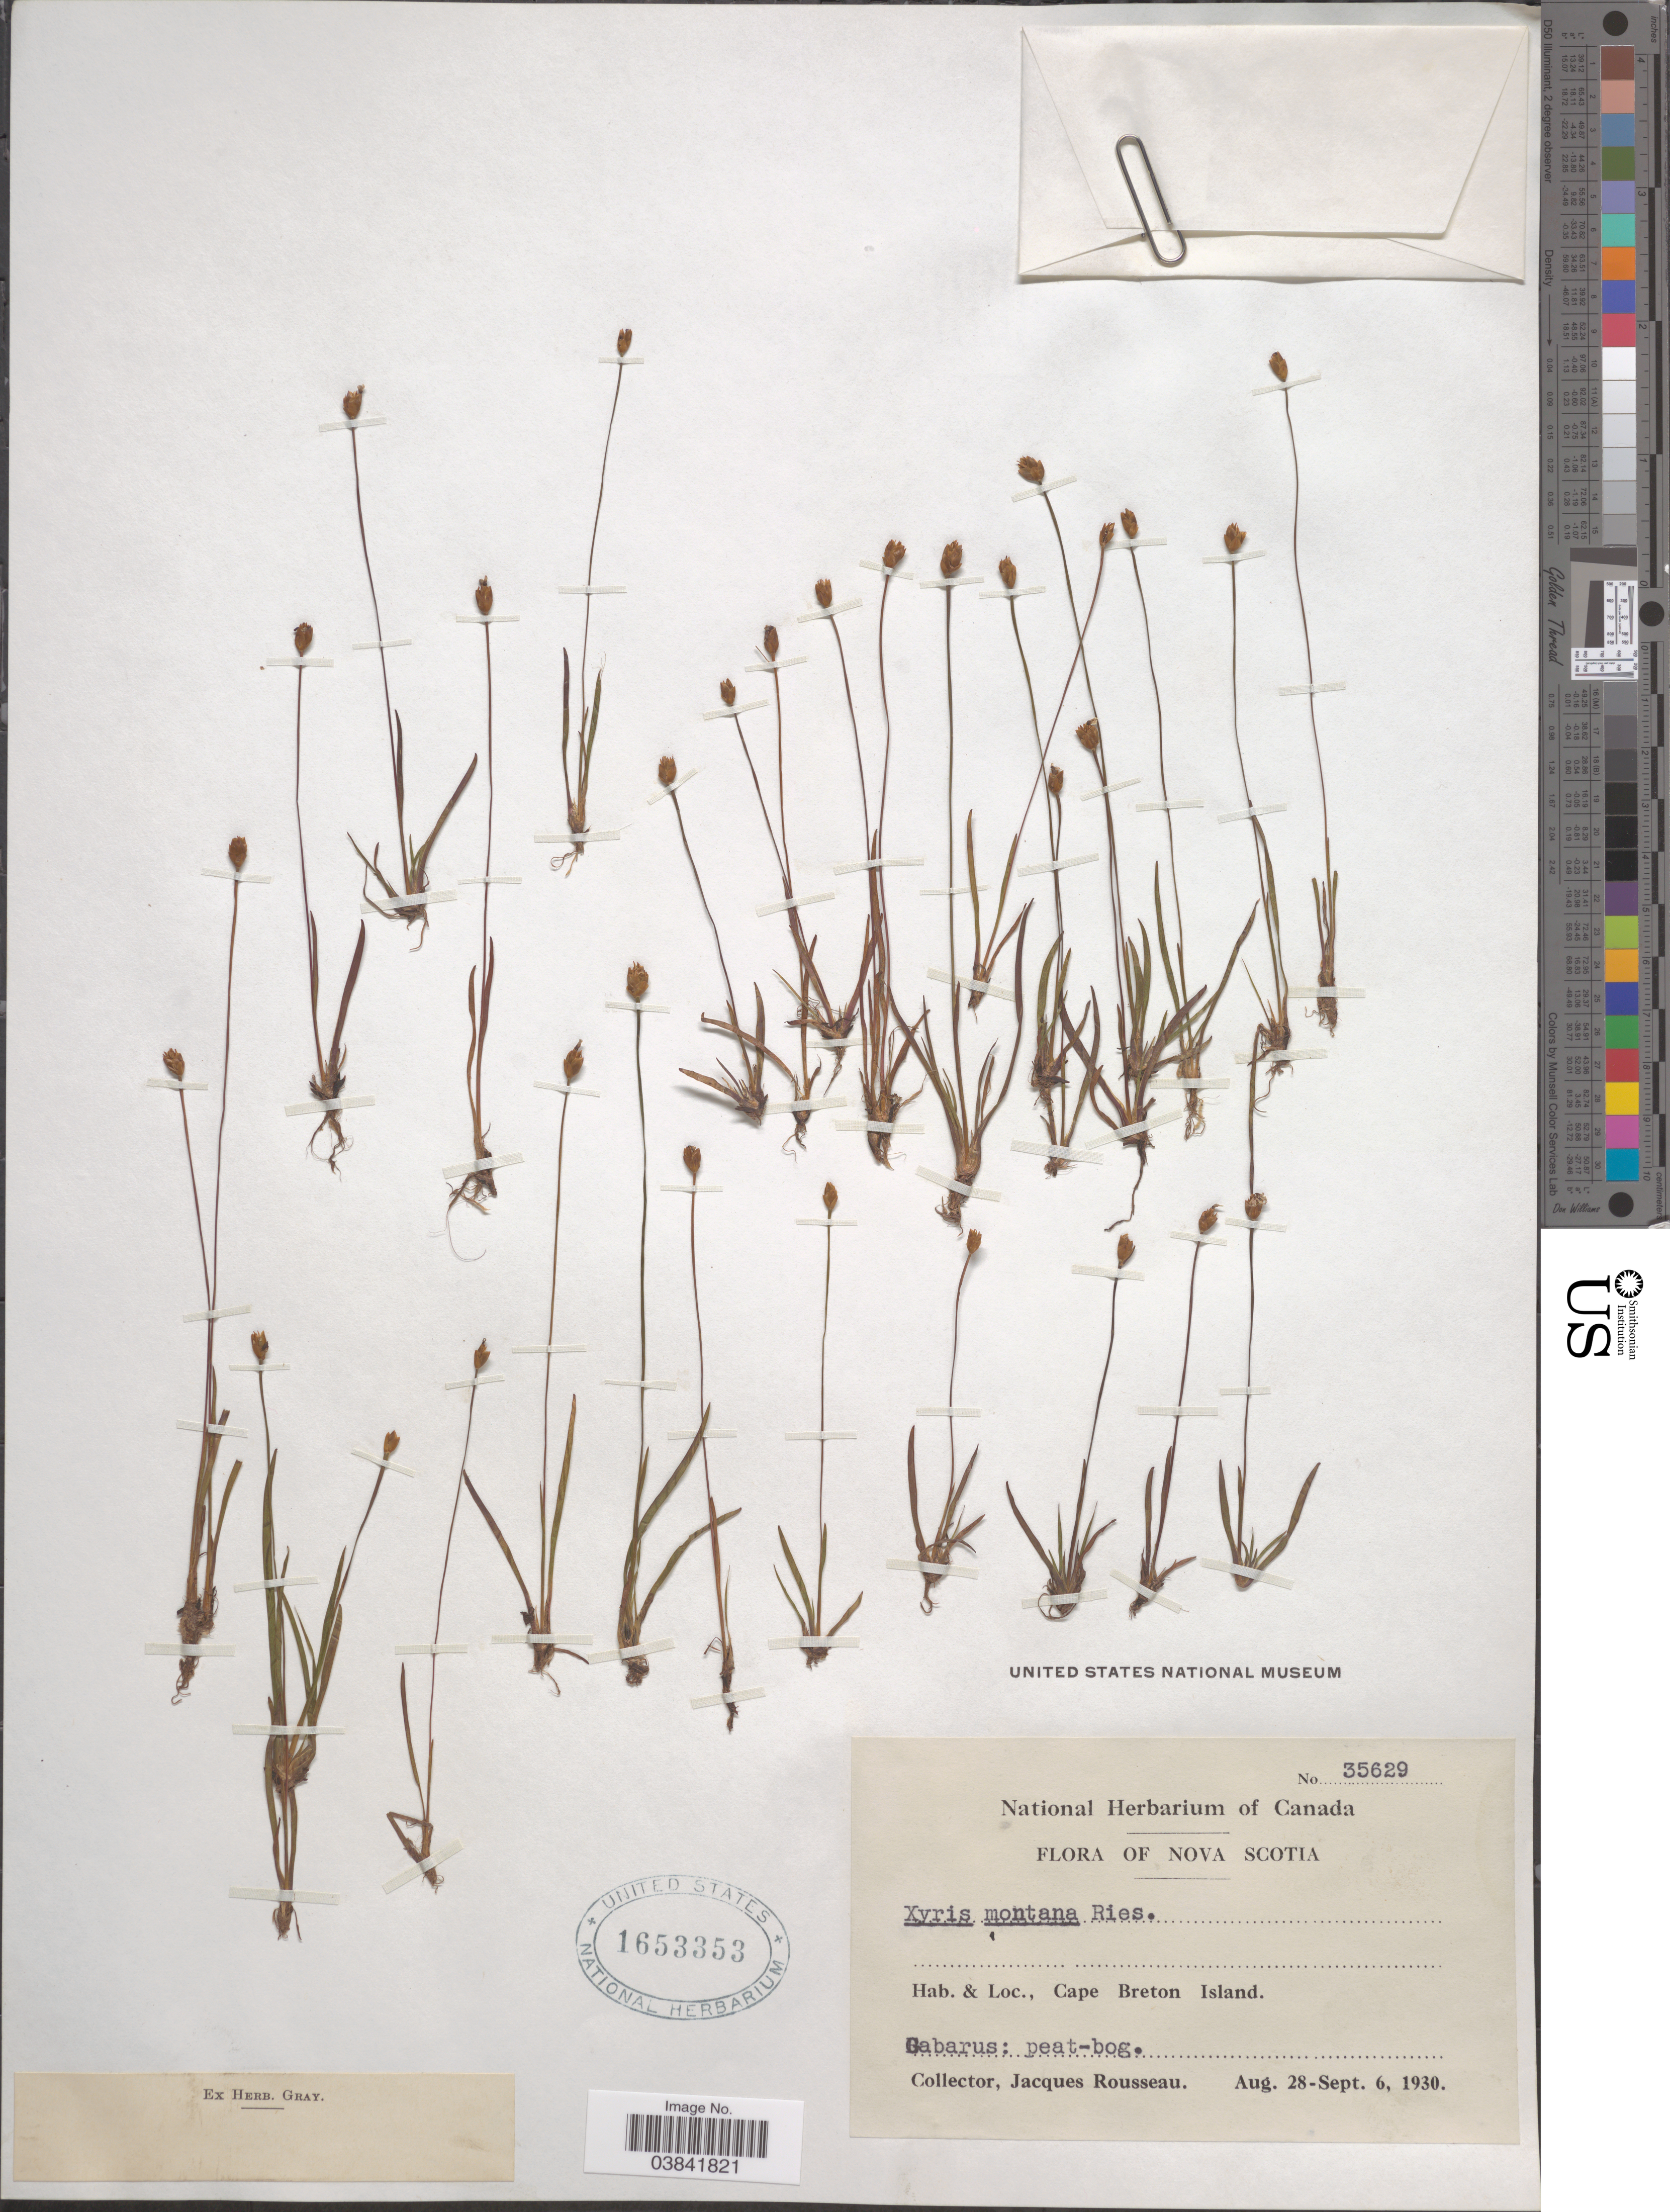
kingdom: Plantae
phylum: Tracheophyta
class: Liliopsida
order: Poales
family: Xyridaceae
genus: Xyris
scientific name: Xyris montana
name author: Ries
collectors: J. Rousseau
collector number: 35629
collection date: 1930-08-28/1930-09-06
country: Canada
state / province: Nova Scotia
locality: Cape Breton Island. Cabarus: peat-bog.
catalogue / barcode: US 1653353